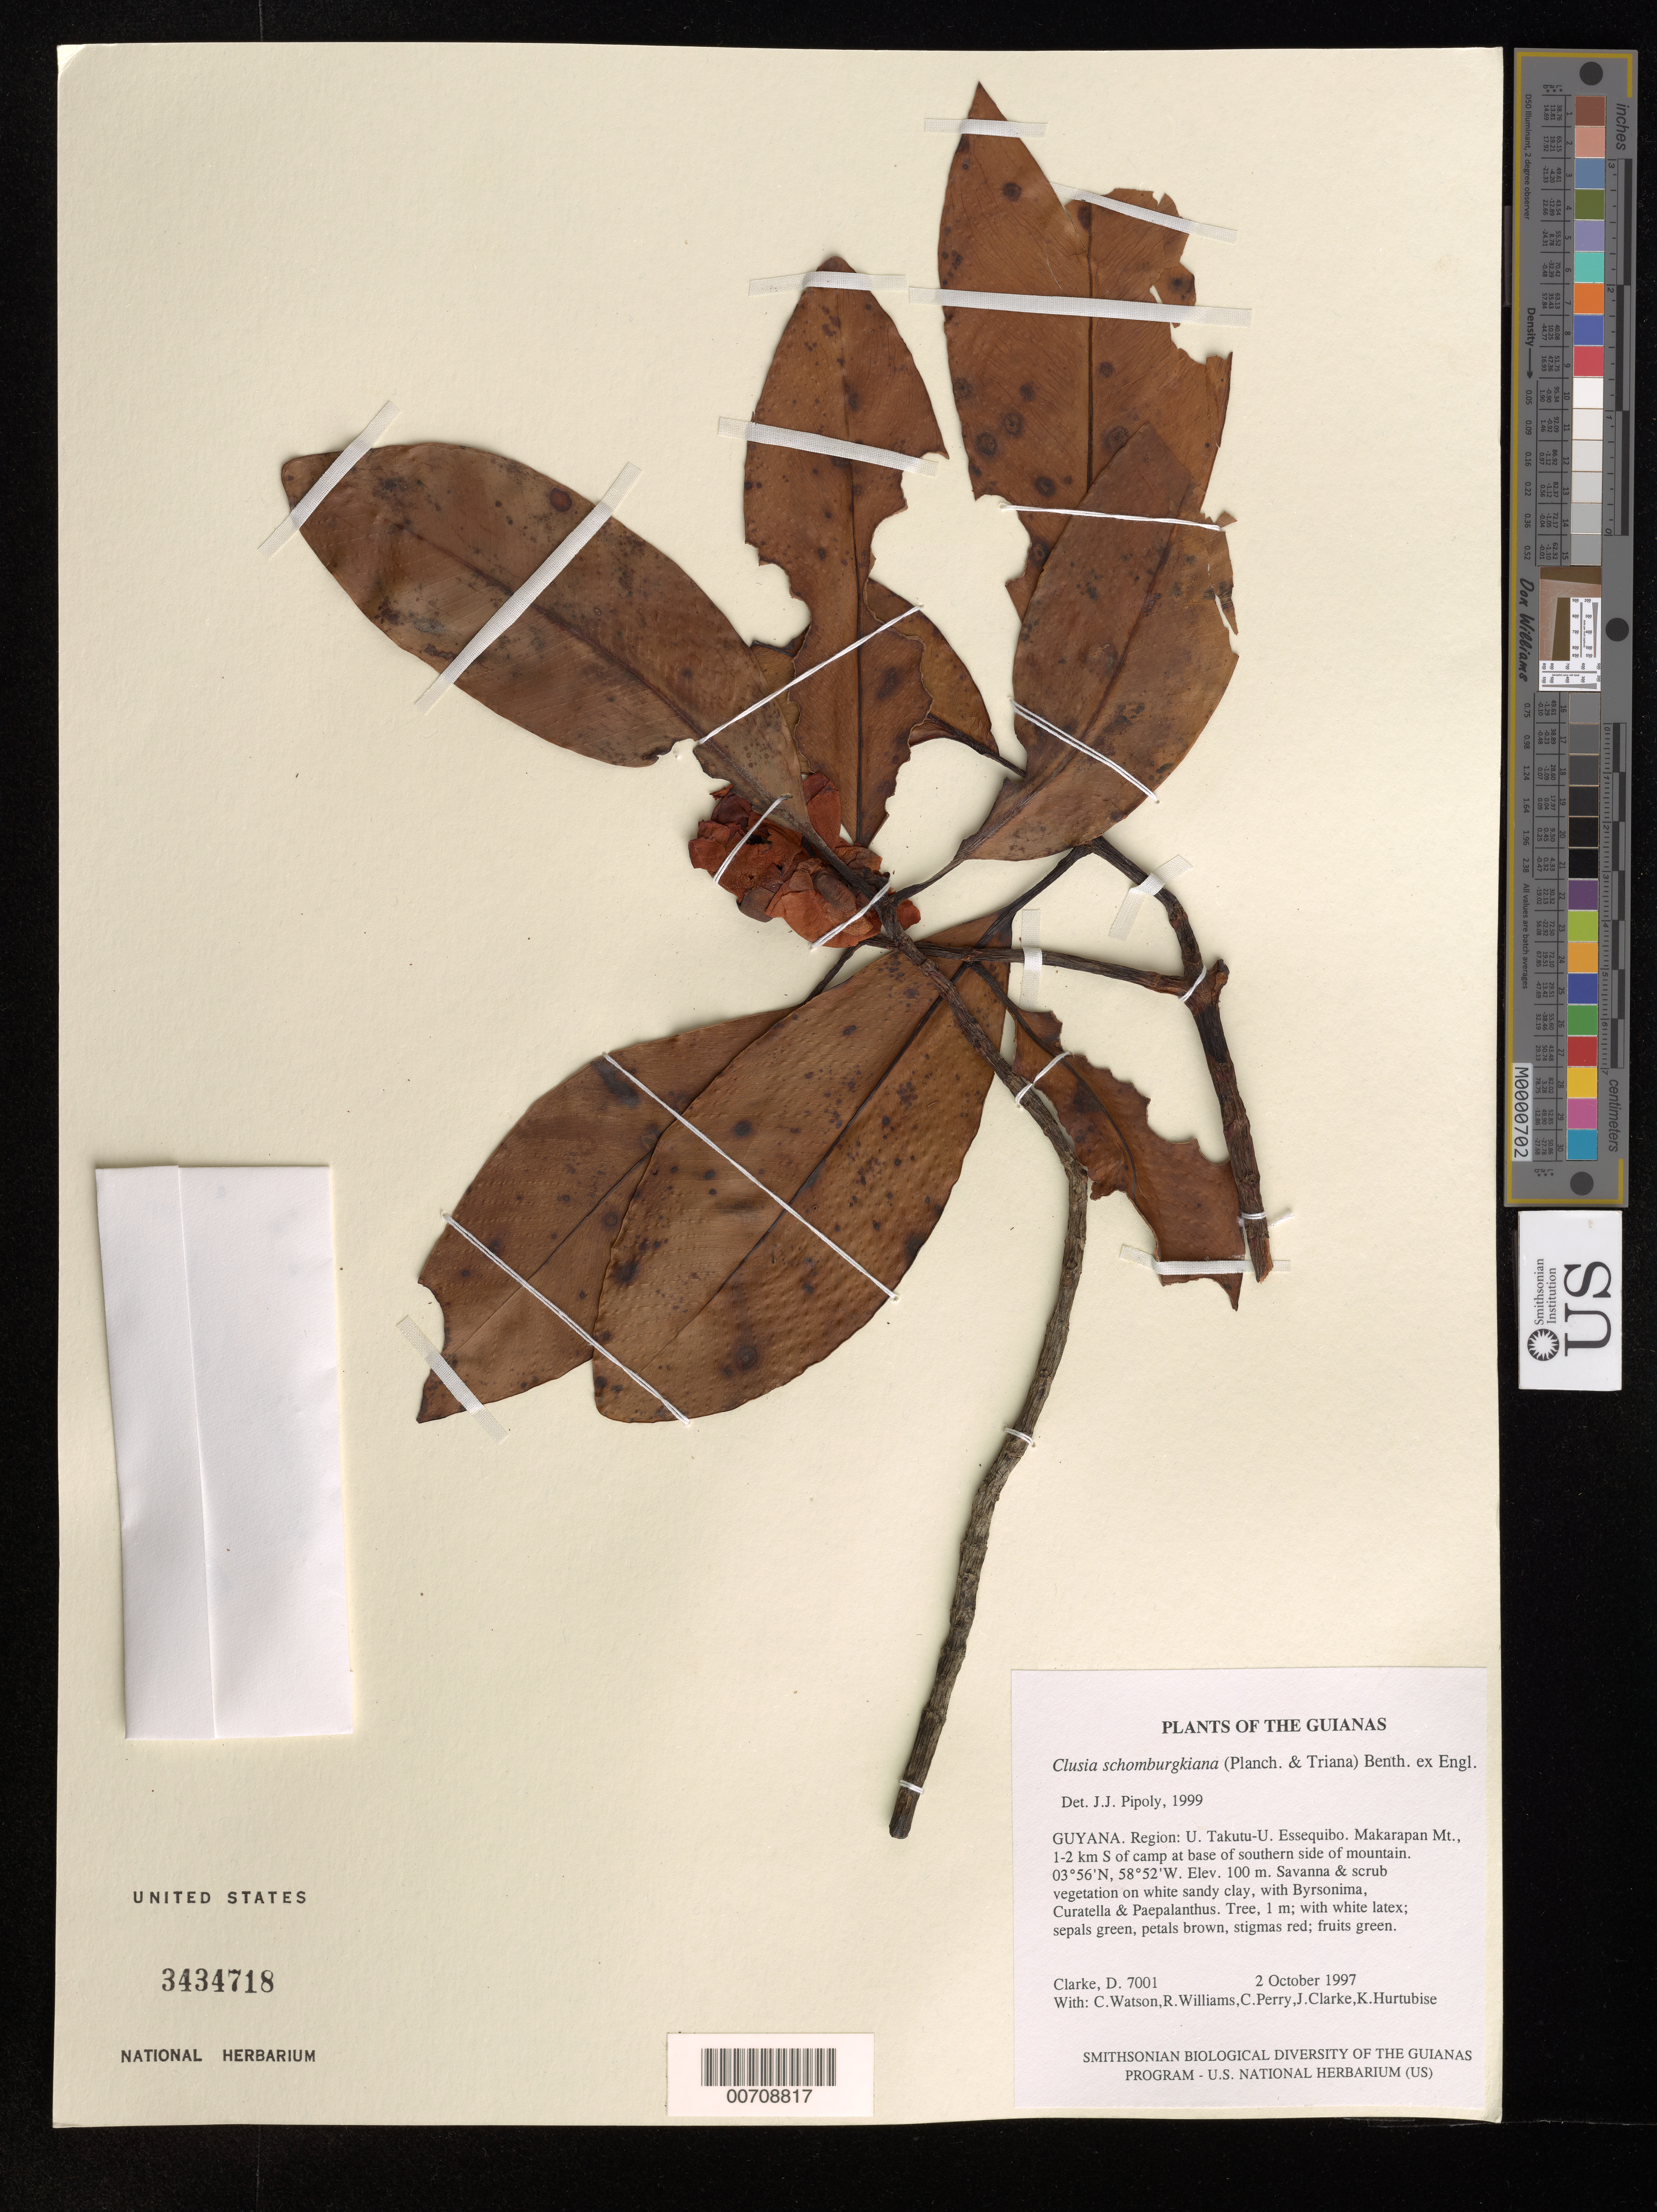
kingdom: Plantae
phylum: Tracheophyta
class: Magnoliopsida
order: Malpighiales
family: Clusiaceae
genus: Clusia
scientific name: Clusia schomburgkiana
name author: (Planch. & Triana) Benth. ex Engl.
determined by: Pipoly, J. J., III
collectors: H. D. Clarke, C. Watson, R. Williams, C. Perry, J. Clarke & K. Hurtubise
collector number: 7001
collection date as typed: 2 October 1997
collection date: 1997-10-02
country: Guyana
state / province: U. Takutu-U. Essequibo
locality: Makarapan Mt., 1-2 km S of camp at base of southern side of mountain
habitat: Savanna & scrub vegetation on white sandy clay, with Byrsonima, Curatella & Paepalanthus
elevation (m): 100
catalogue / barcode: US 3434718